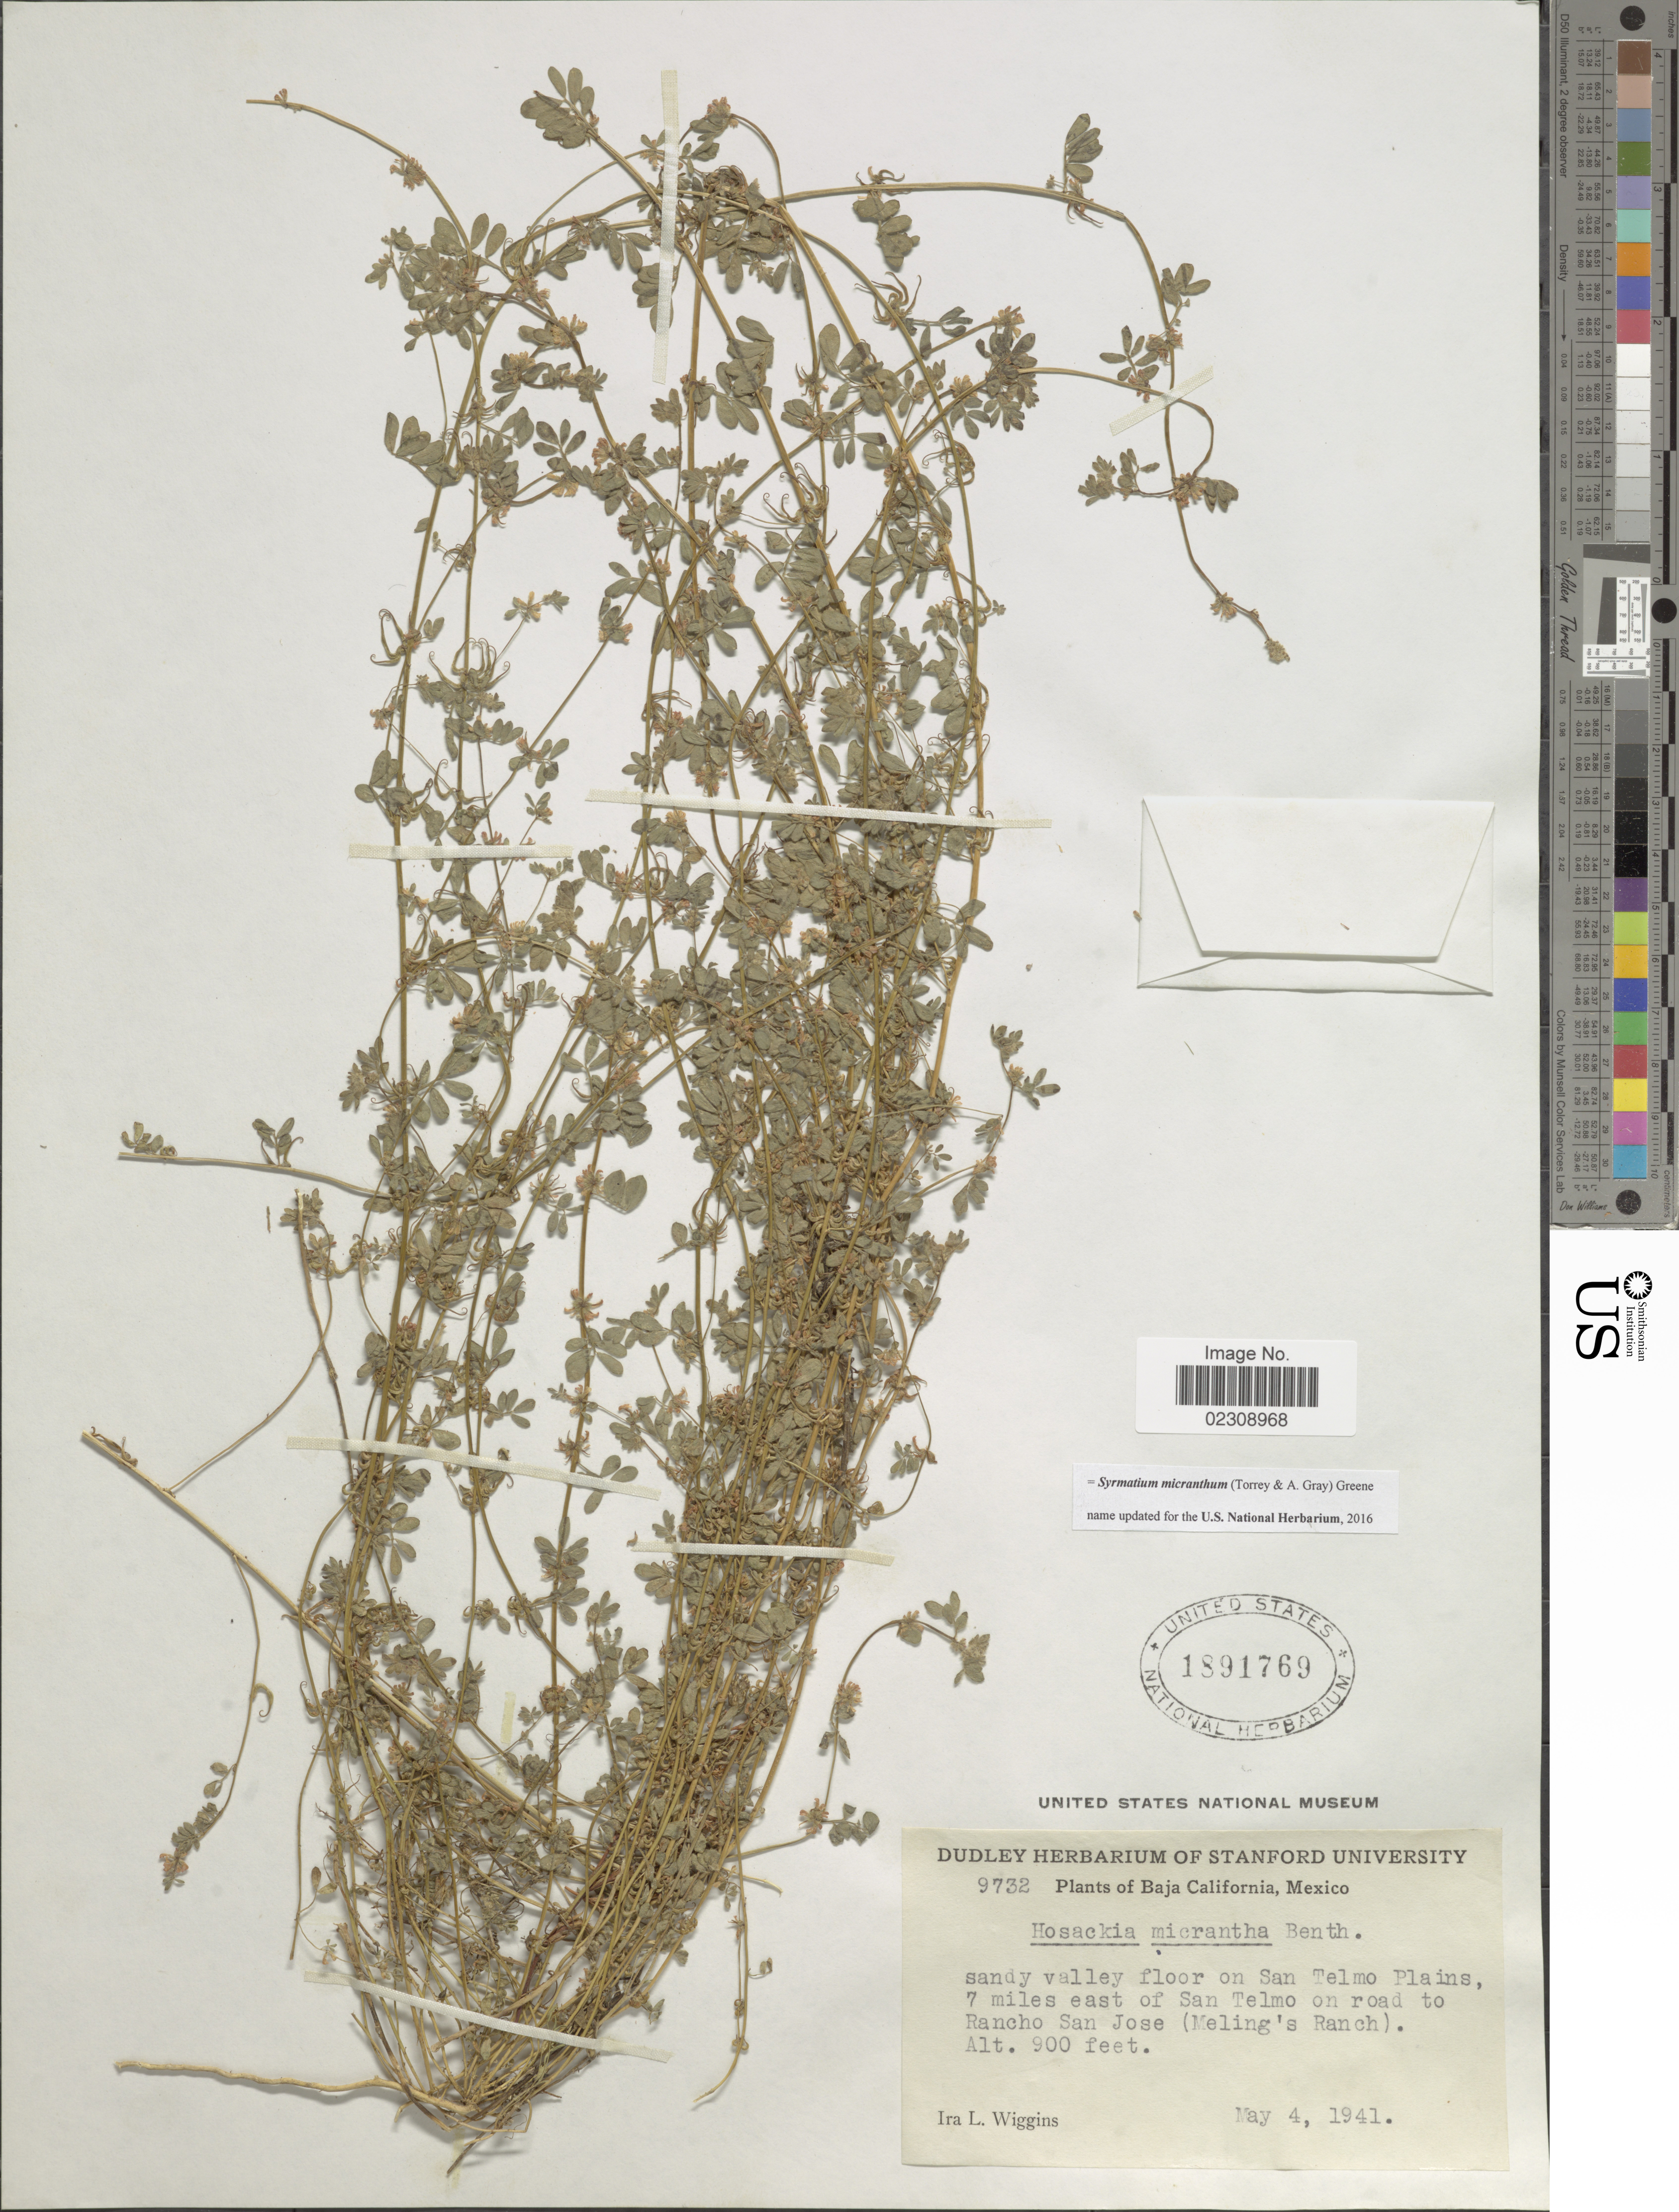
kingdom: Plantae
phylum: Tracheophyta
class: Magnoliopsida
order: Fabales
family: Fabaceae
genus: Syrmatium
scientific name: Syrmatium micranthum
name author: (Torr. & A. Gray) Greene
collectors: I. L. Wiggins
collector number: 9732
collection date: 1941-05-04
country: Mexico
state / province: Baja California Norte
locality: Sandy valley floor on San Telmo Plains, 7 miles east of San Telmo on road to Rancho San Jose (Meling's Ranch)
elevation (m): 274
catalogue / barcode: US 1891769